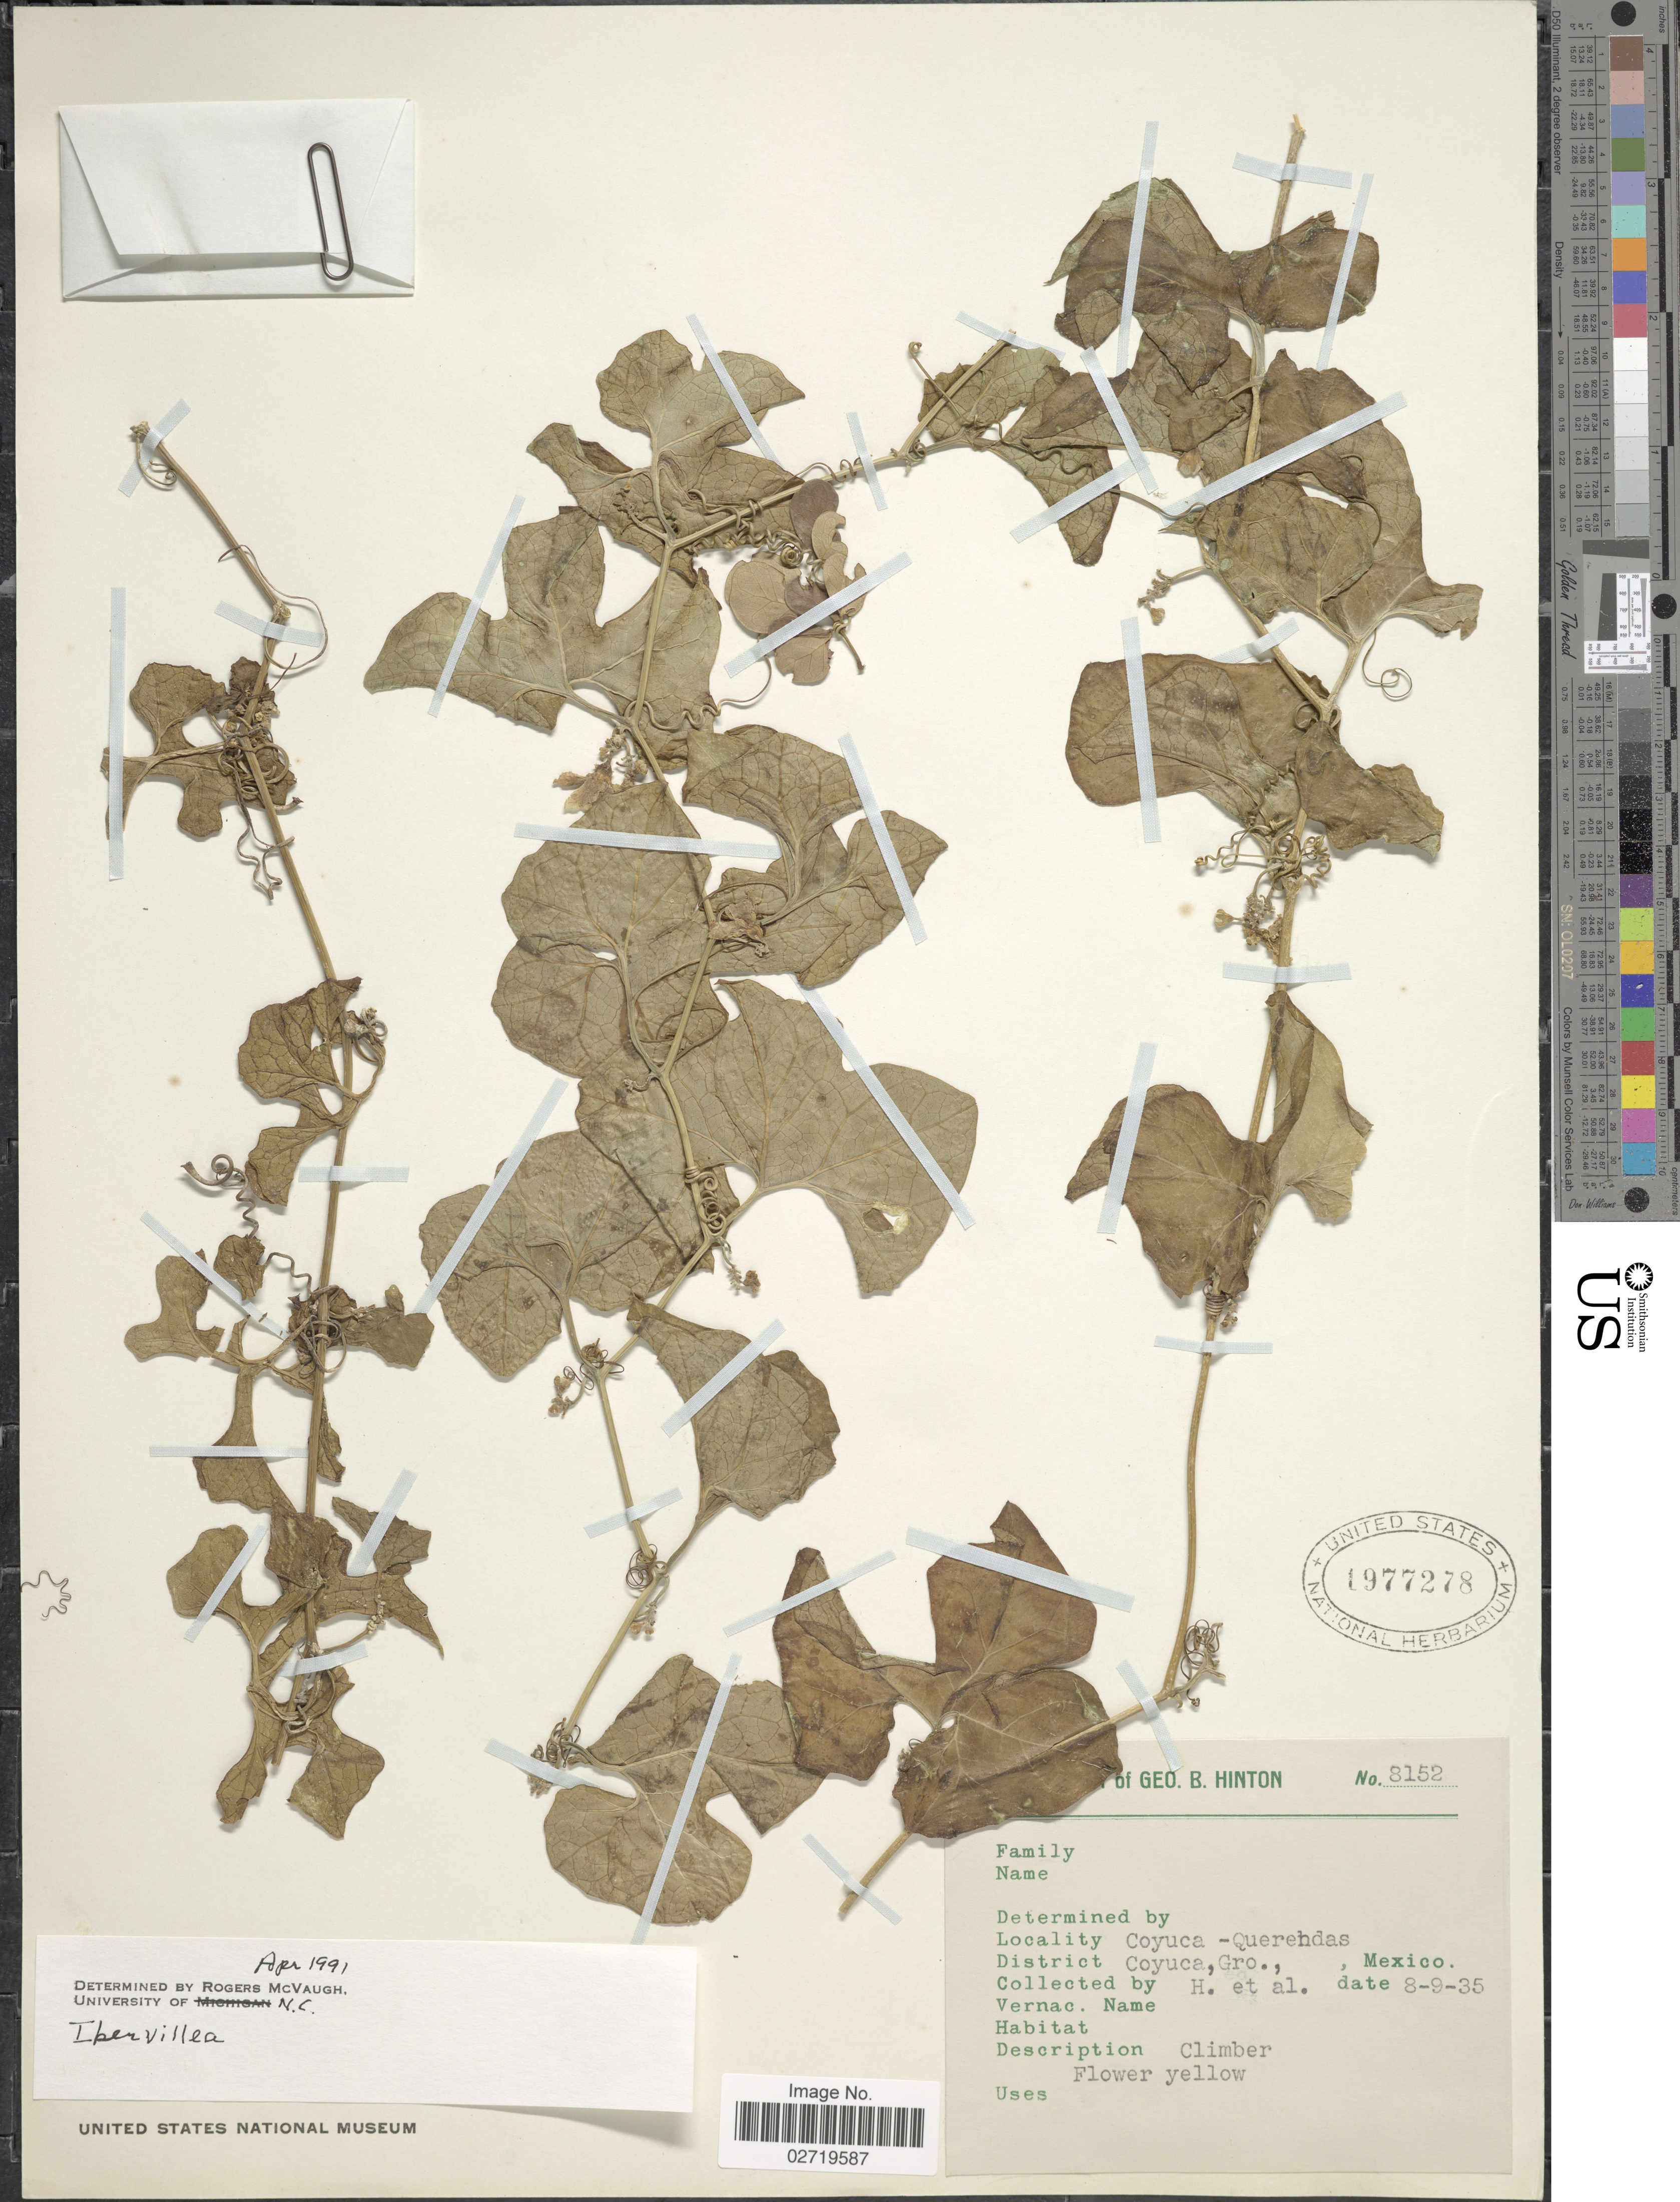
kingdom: Plantae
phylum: Tracheophyta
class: Magnoliopsida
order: Cucurbitales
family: Cucurbitaceae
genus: Ibervillea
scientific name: Ibervillea sp.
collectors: G. B. Hinton & et al.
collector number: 8152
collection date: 1935-08-09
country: Mexico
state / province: Guerrero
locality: Coyuca - Querendas, District Coyuca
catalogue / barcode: US 1977278